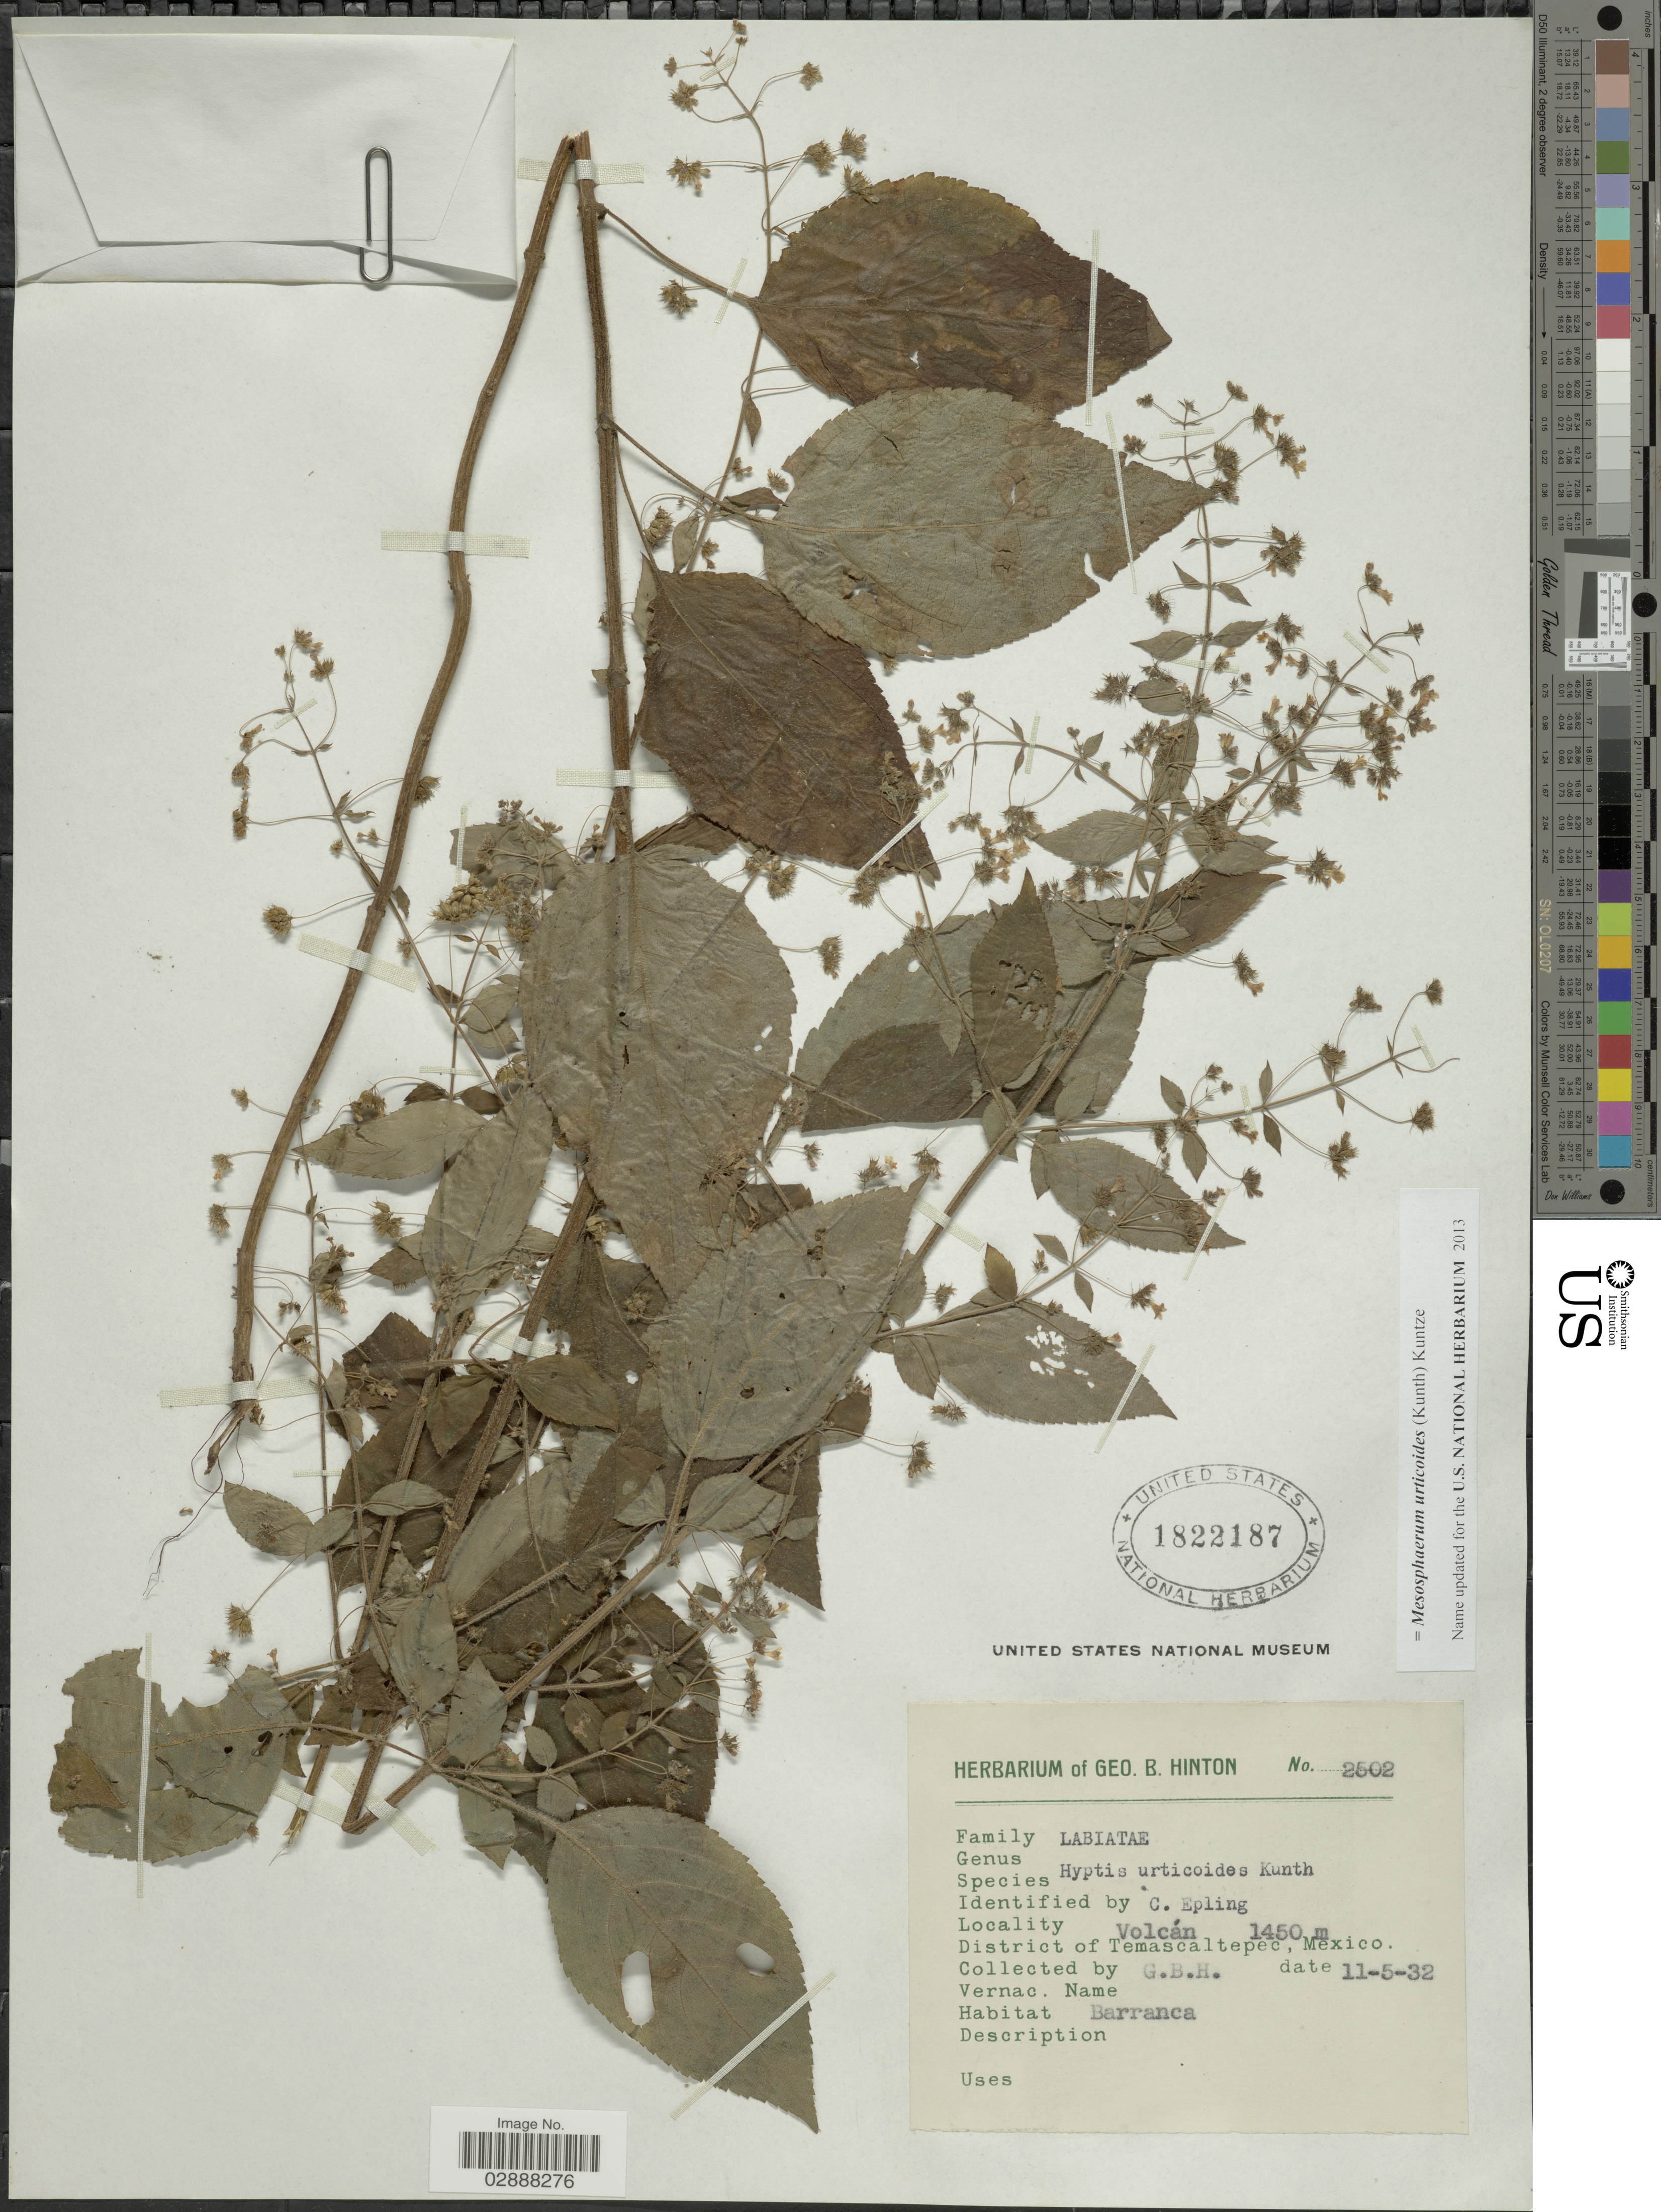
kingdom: Plantae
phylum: Tracheophyta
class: Magnoliopsida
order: Lamiales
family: Lamiaceae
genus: Mesosphaerum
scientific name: Mesosphaerum urticoides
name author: (Kunth) Kuntze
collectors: G. B. Hinton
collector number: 2502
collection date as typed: Transcribed d/m/y: 11/5/32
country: Mexico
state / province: México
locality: Volcán, District of Temascaltepec.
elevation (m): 1450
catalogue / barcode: US 1822187